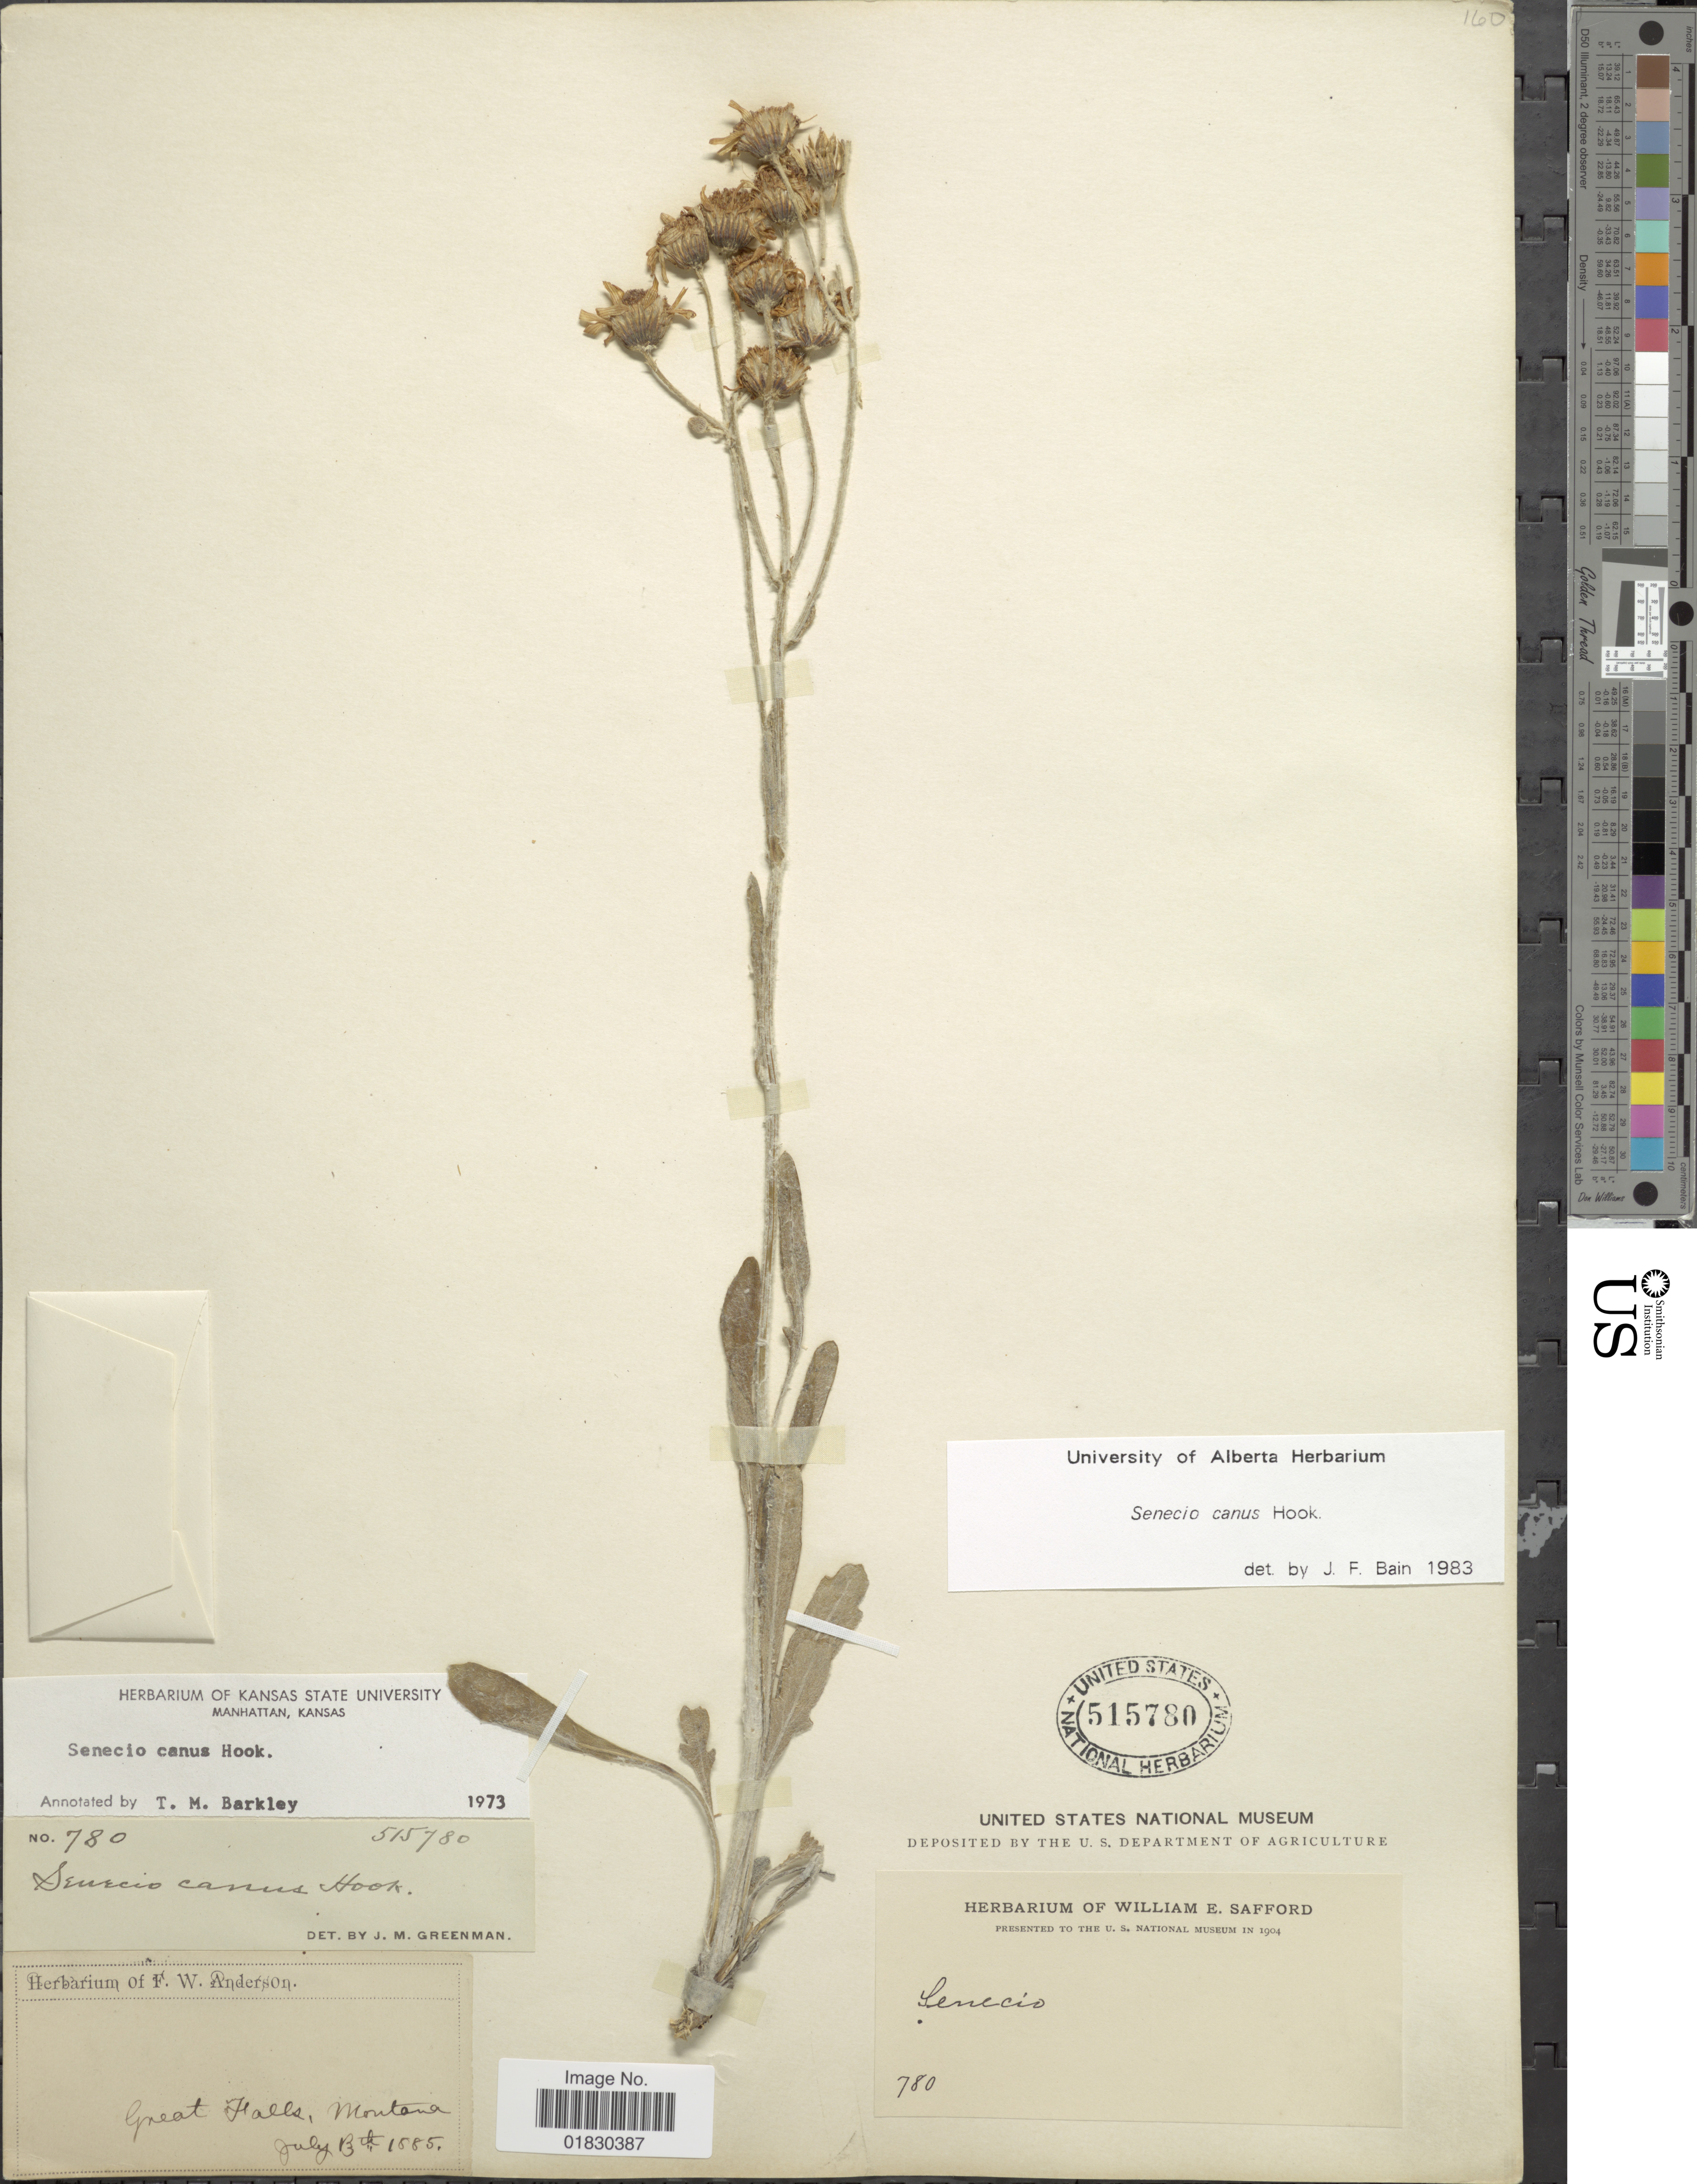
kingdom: Plantae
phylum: Tracheophyta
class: Magnoliopsida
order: Asterales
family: Asteraceae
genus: Packera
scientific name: Packera cana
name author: (Hook.) W.A. Weber & Á. Löve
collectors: ex herb. F.W. Anderson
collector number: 780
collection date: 1885-07-03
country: United States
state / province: Montana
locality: Great Falls, Montana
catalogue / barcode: US 515780